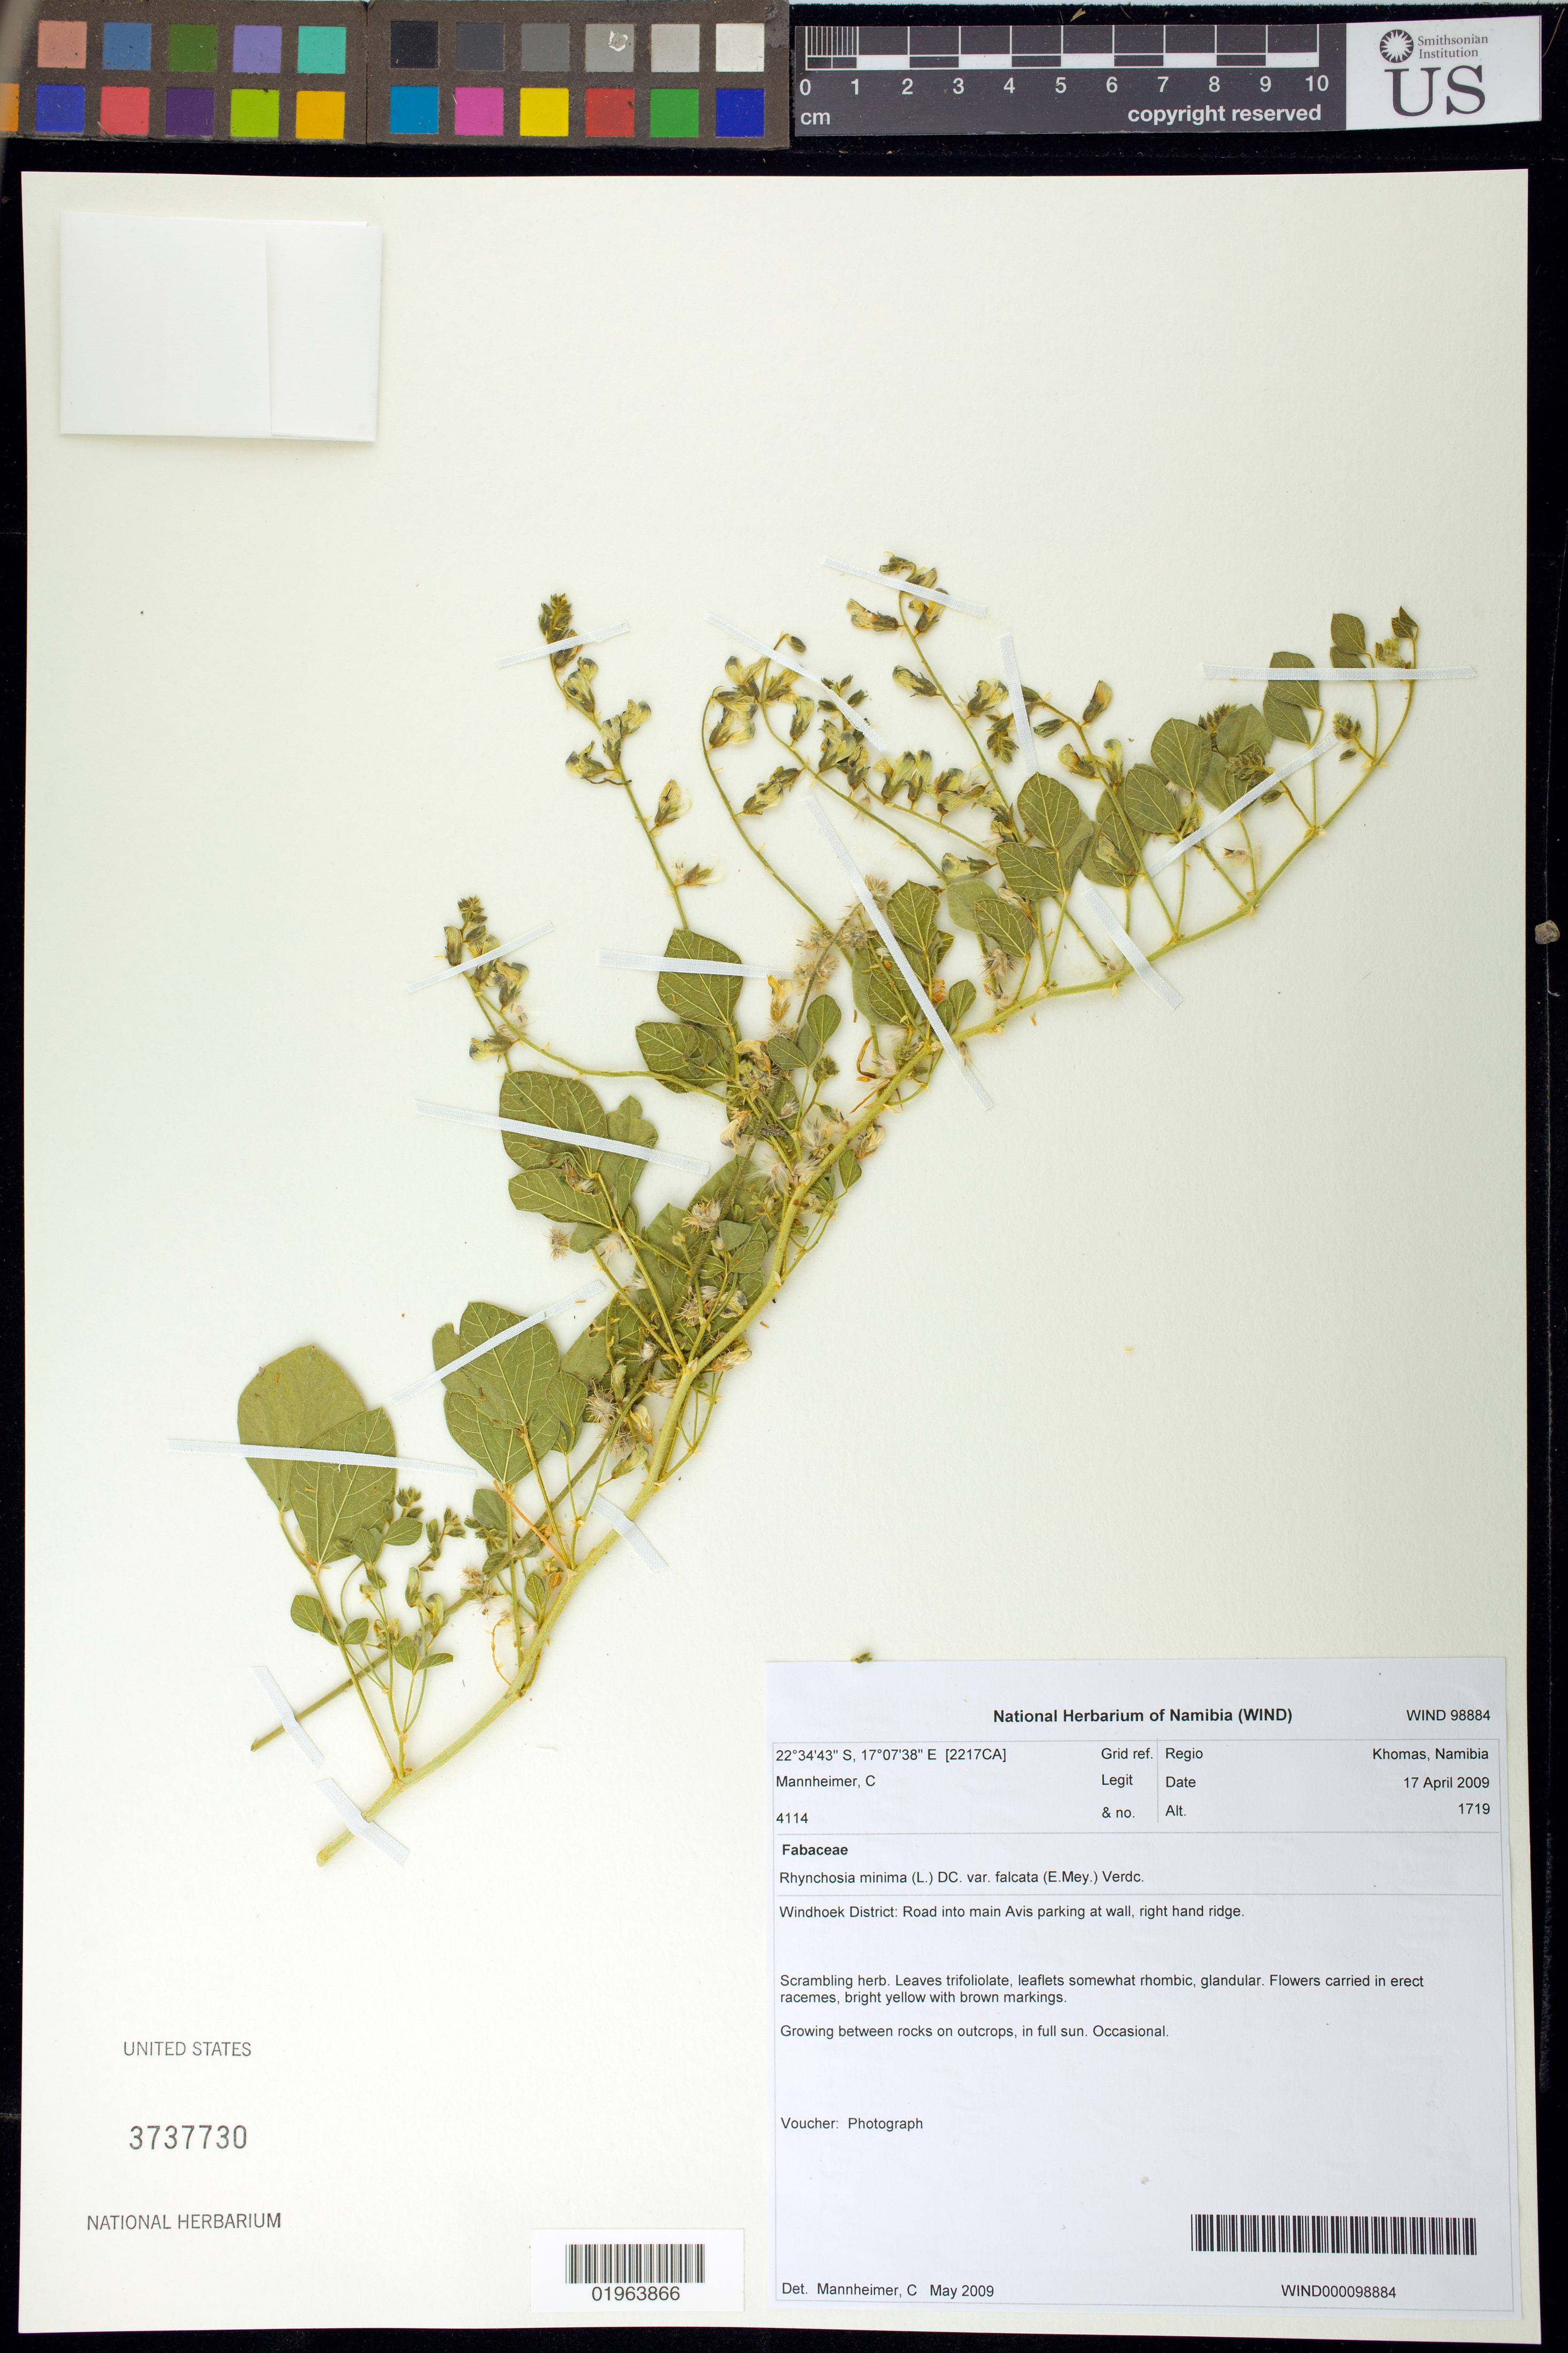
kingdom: Plantae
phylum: Tracheophyta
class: Magnoliopsida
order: Fabales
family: Fabaceae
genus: Rhynchosia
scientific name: Rhynchosia minima var. falcata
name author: (E. Mey.) Verdc.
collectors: C. A. Mannheimer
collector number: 4114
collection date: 2009-04-17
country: Namibia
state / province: Khomas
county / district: Windhoek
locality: Road into main Avis parking at wall, right hand ridge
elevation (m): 1719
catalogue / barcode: US 3737730